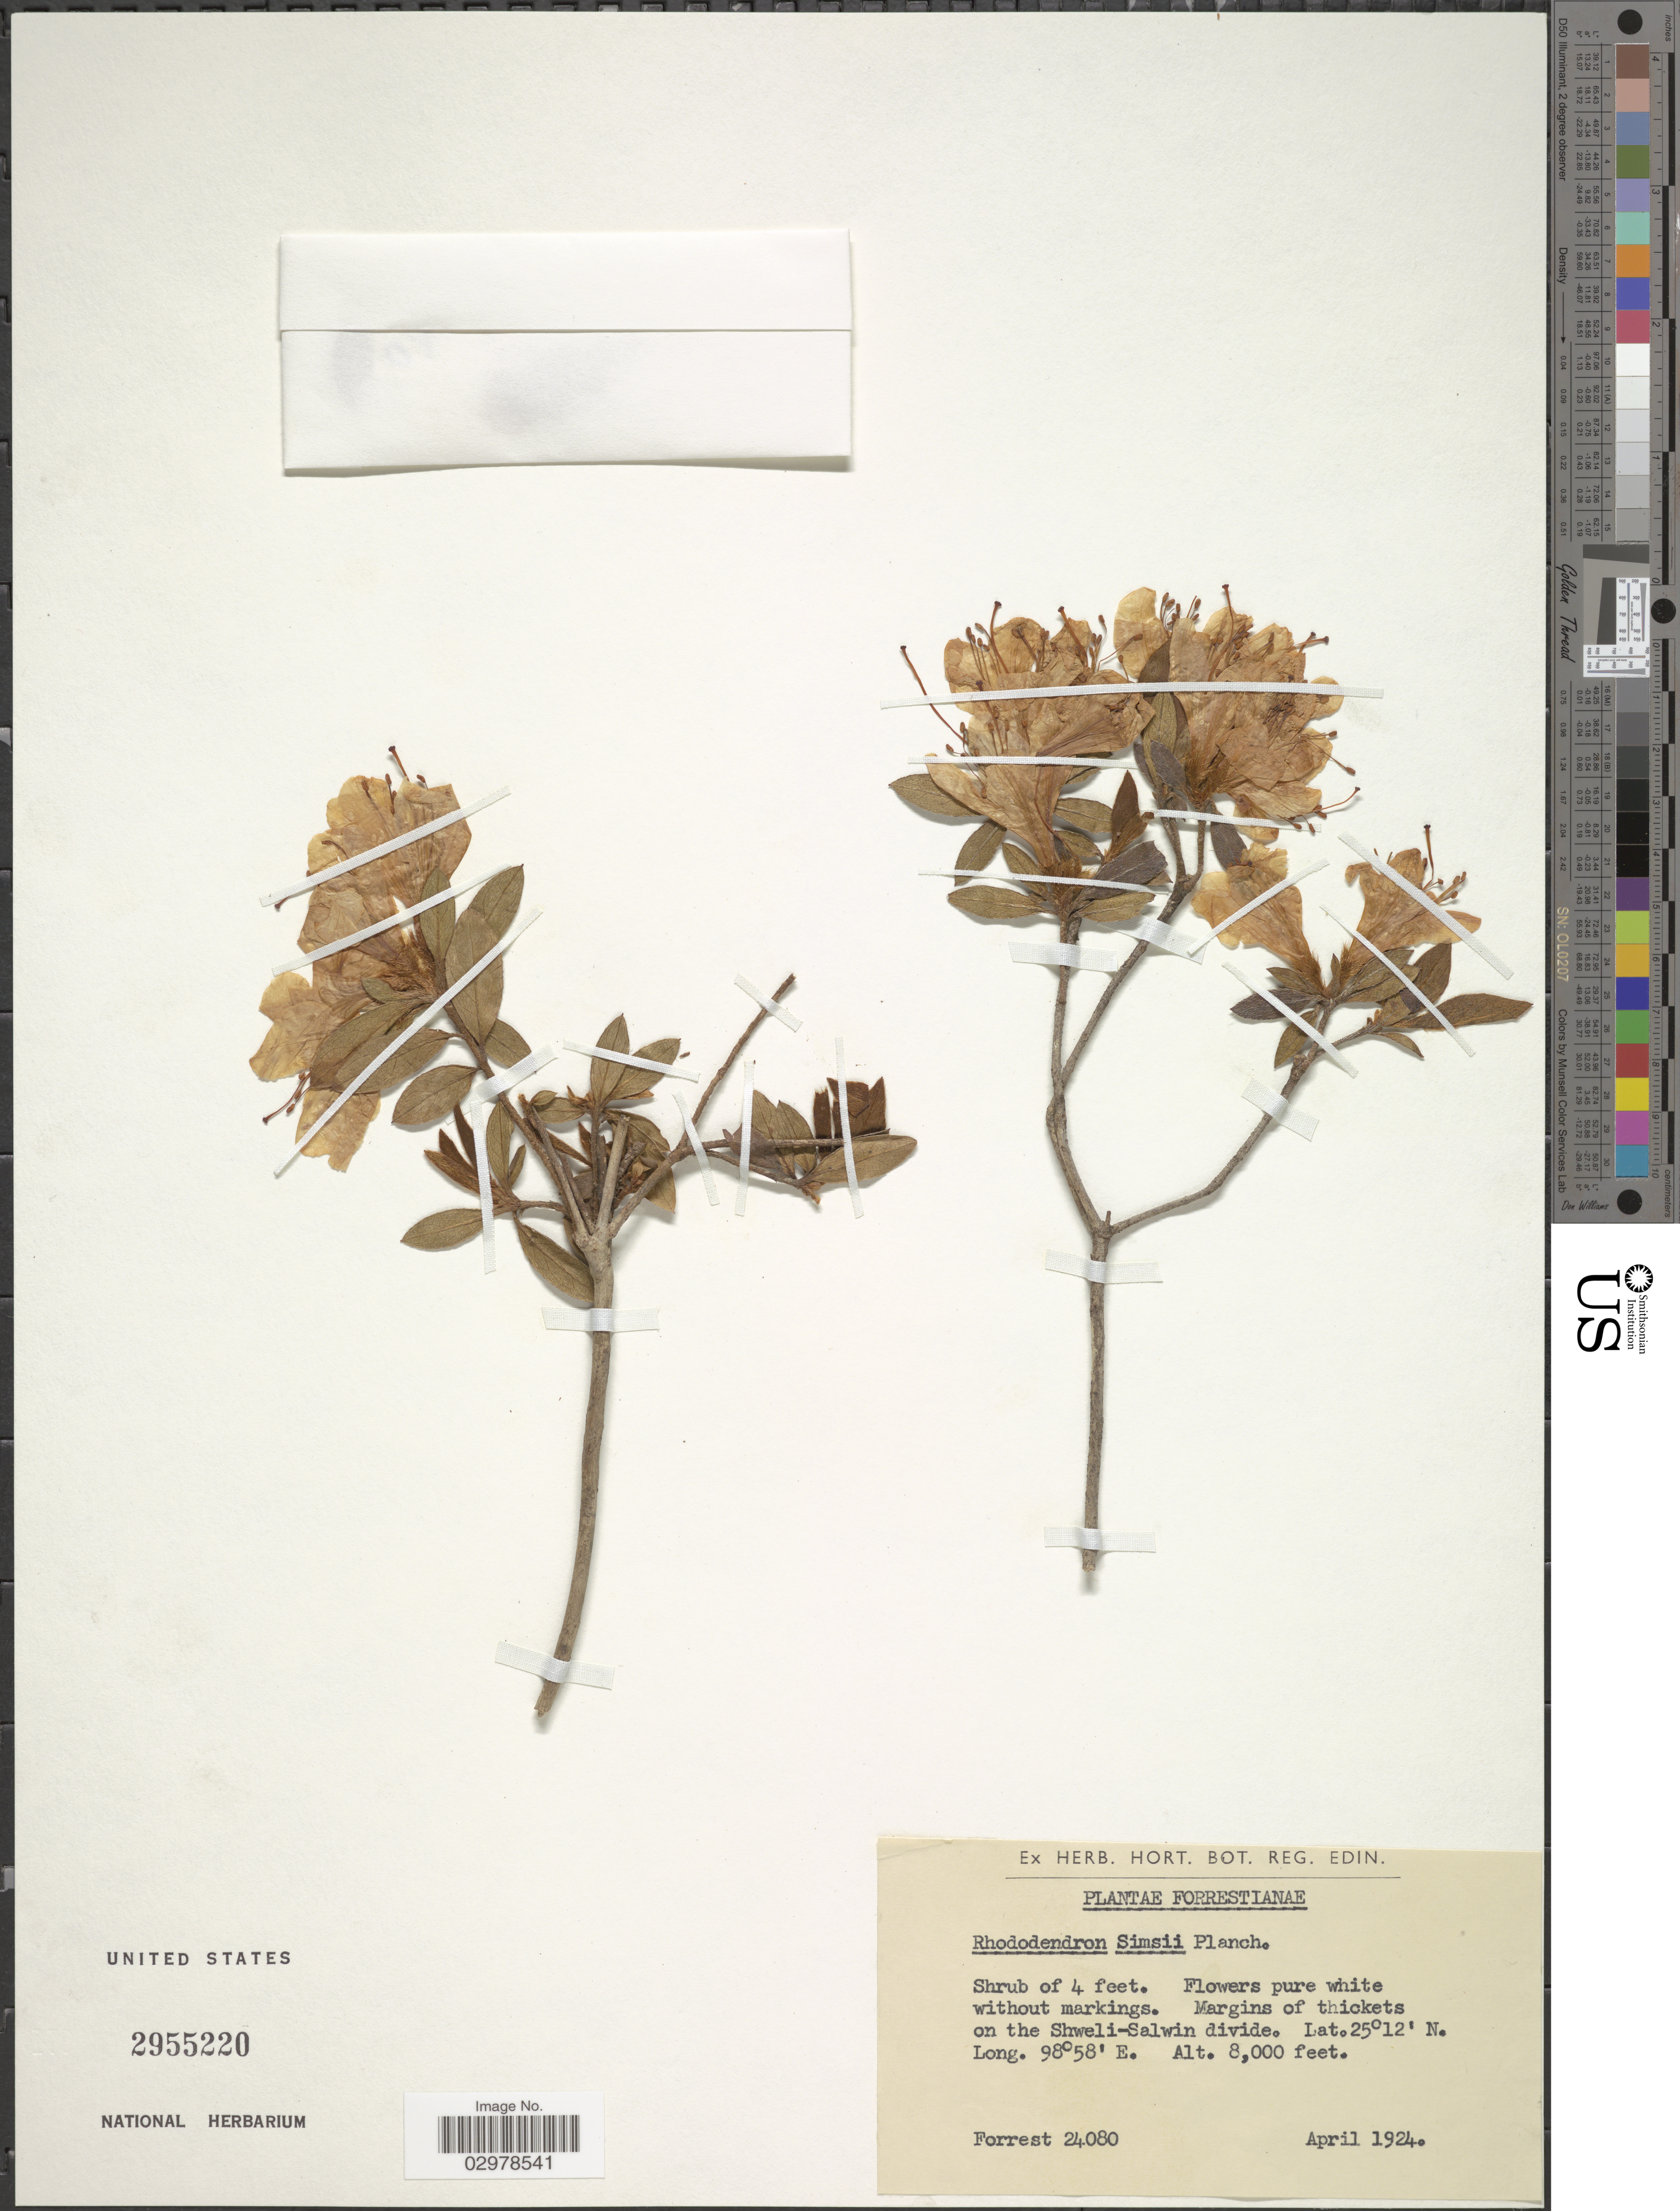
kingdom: Plantae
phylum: Tracheophyta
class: Magnoliopsida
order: Ericales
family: Ericaceae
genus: Rhododendron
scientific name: Rhododendron simsii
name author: Planch.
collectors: -. Forrest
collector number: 24080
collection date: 1924-04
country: China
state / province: Yunnan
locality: Margins of thickets on the Shweli-Salwin divide.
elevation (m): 2438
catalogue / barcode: US 2955220